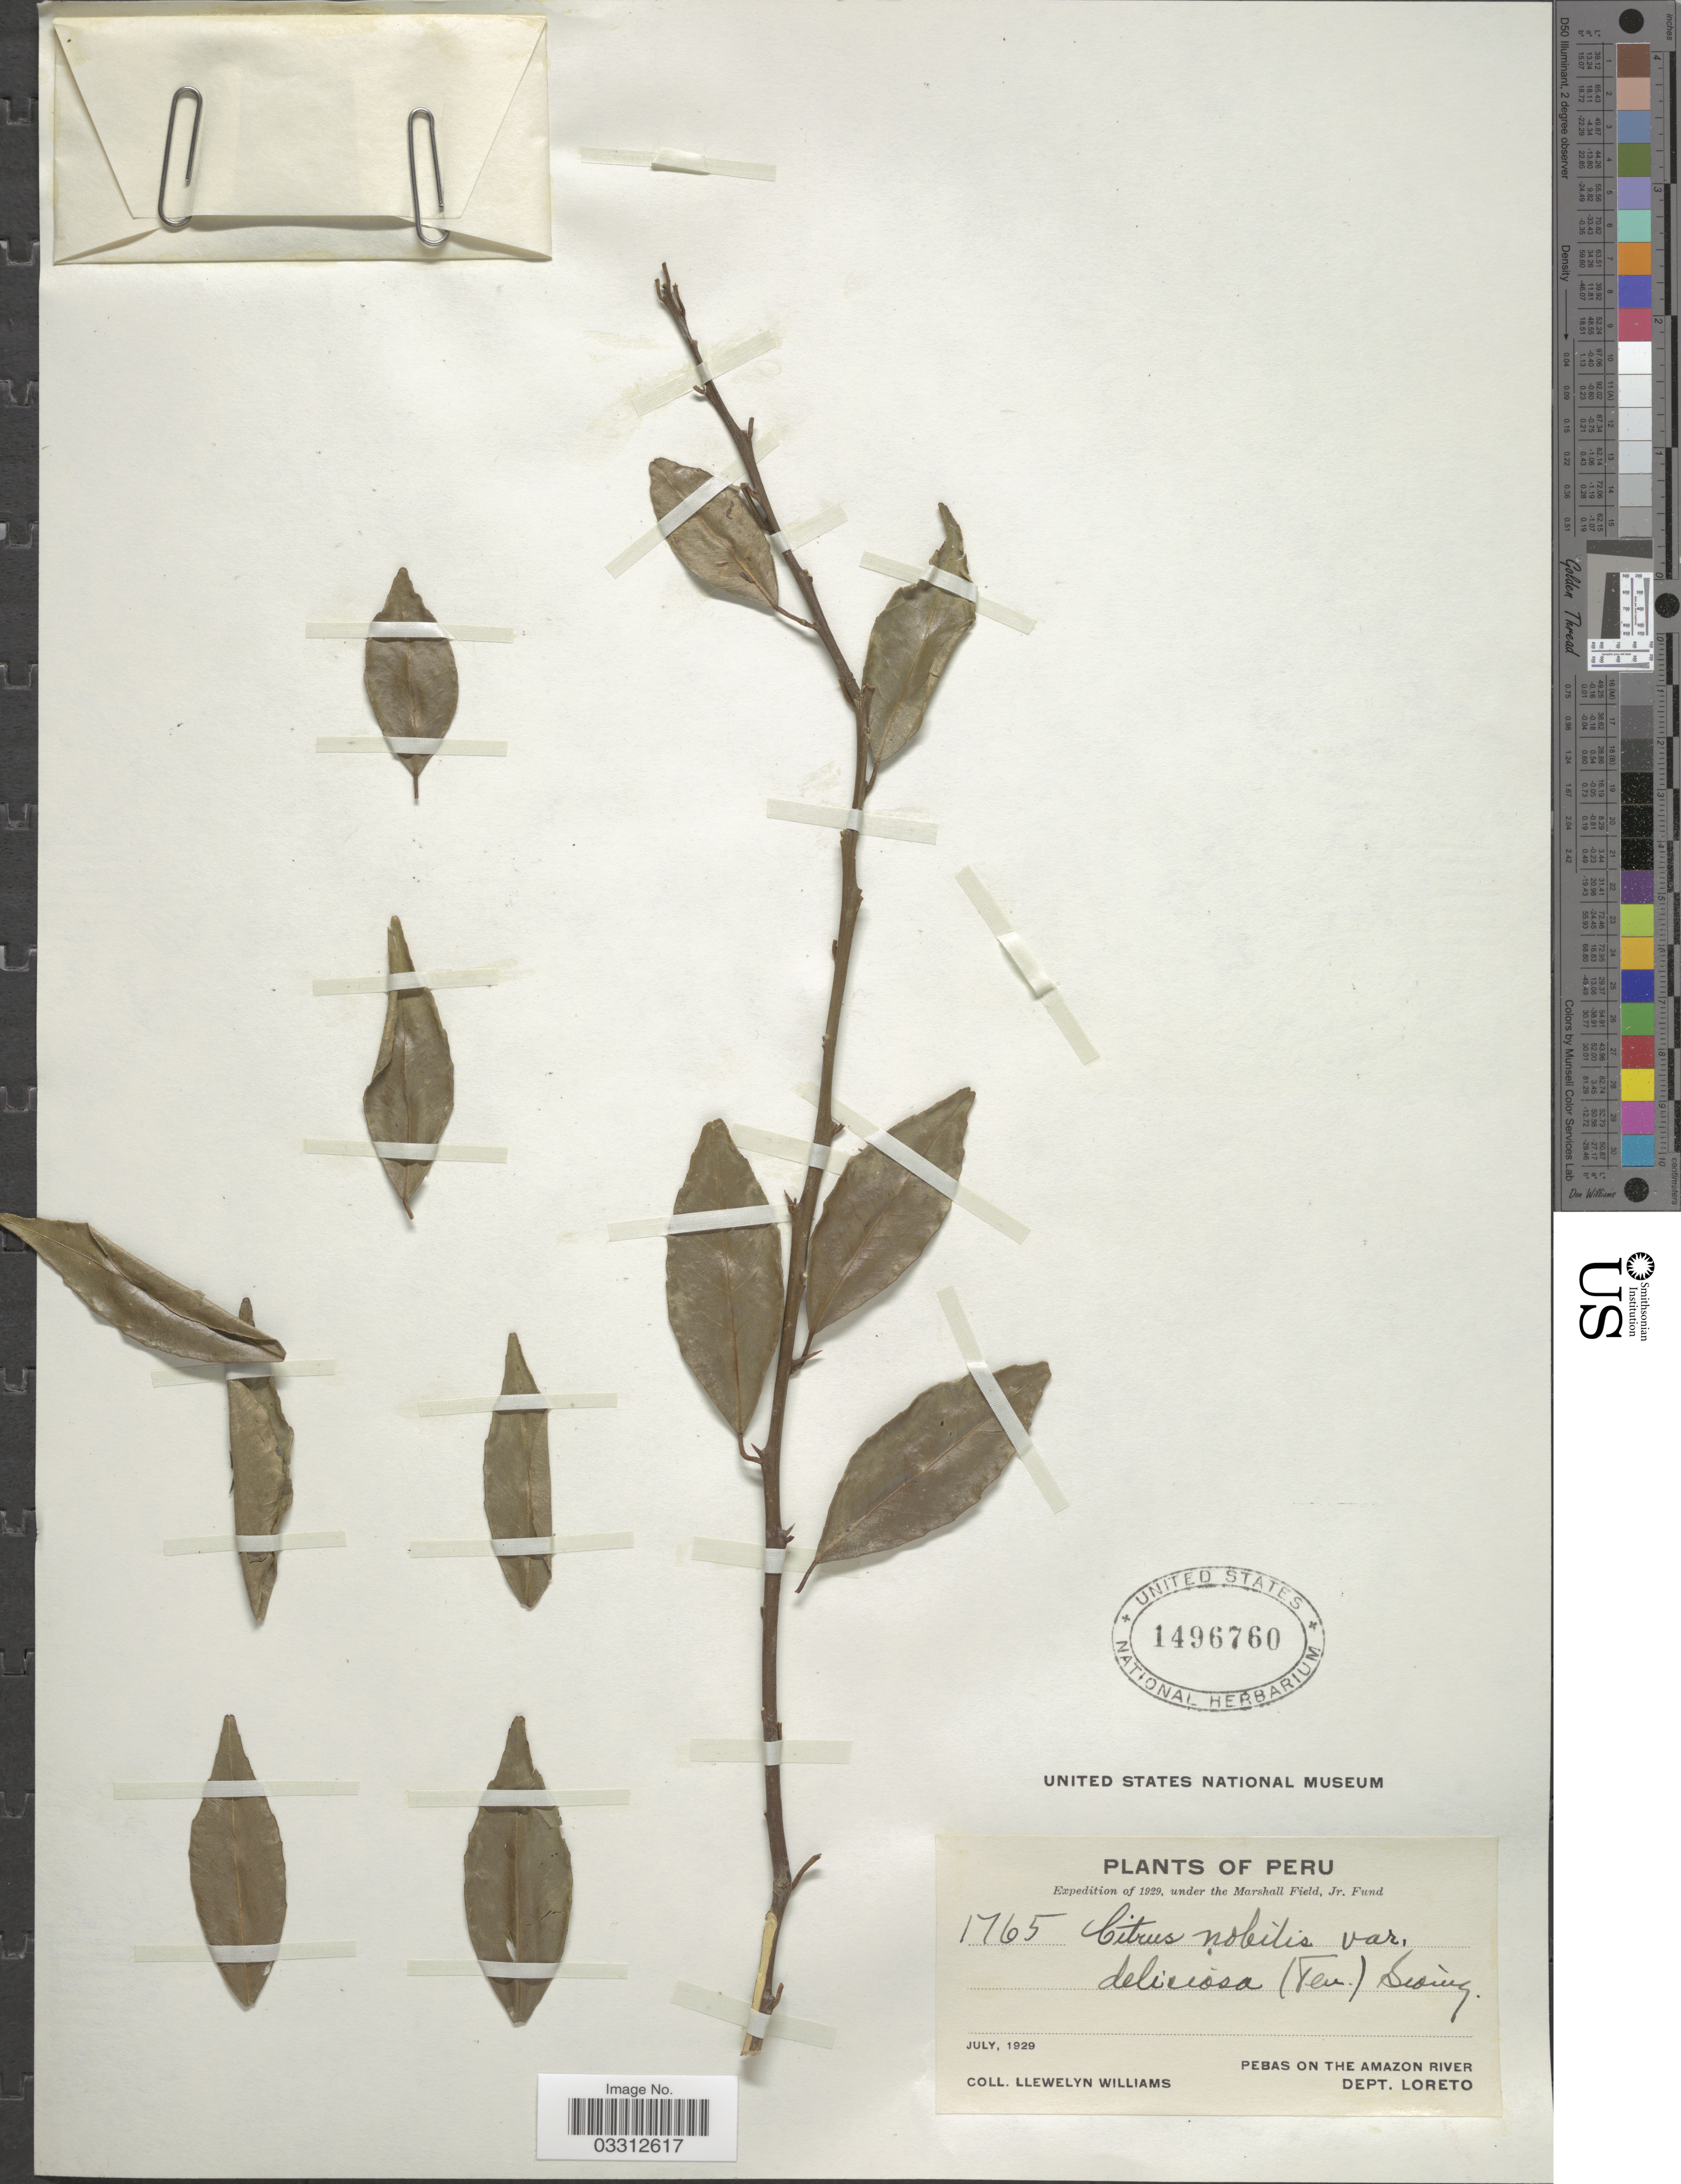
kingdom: Plantae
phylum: Tracheophyta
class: Magnoliopsida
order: Sapindales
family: Rutaceae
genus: Citrus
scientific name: Citrus x nobilis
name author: Lour.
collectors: Ll. Williams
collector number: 1765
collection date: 1929-07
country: Peru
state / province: Loreto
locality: Pebas on The Amazon River, Dept. Loreto.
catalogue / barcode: US 1496760